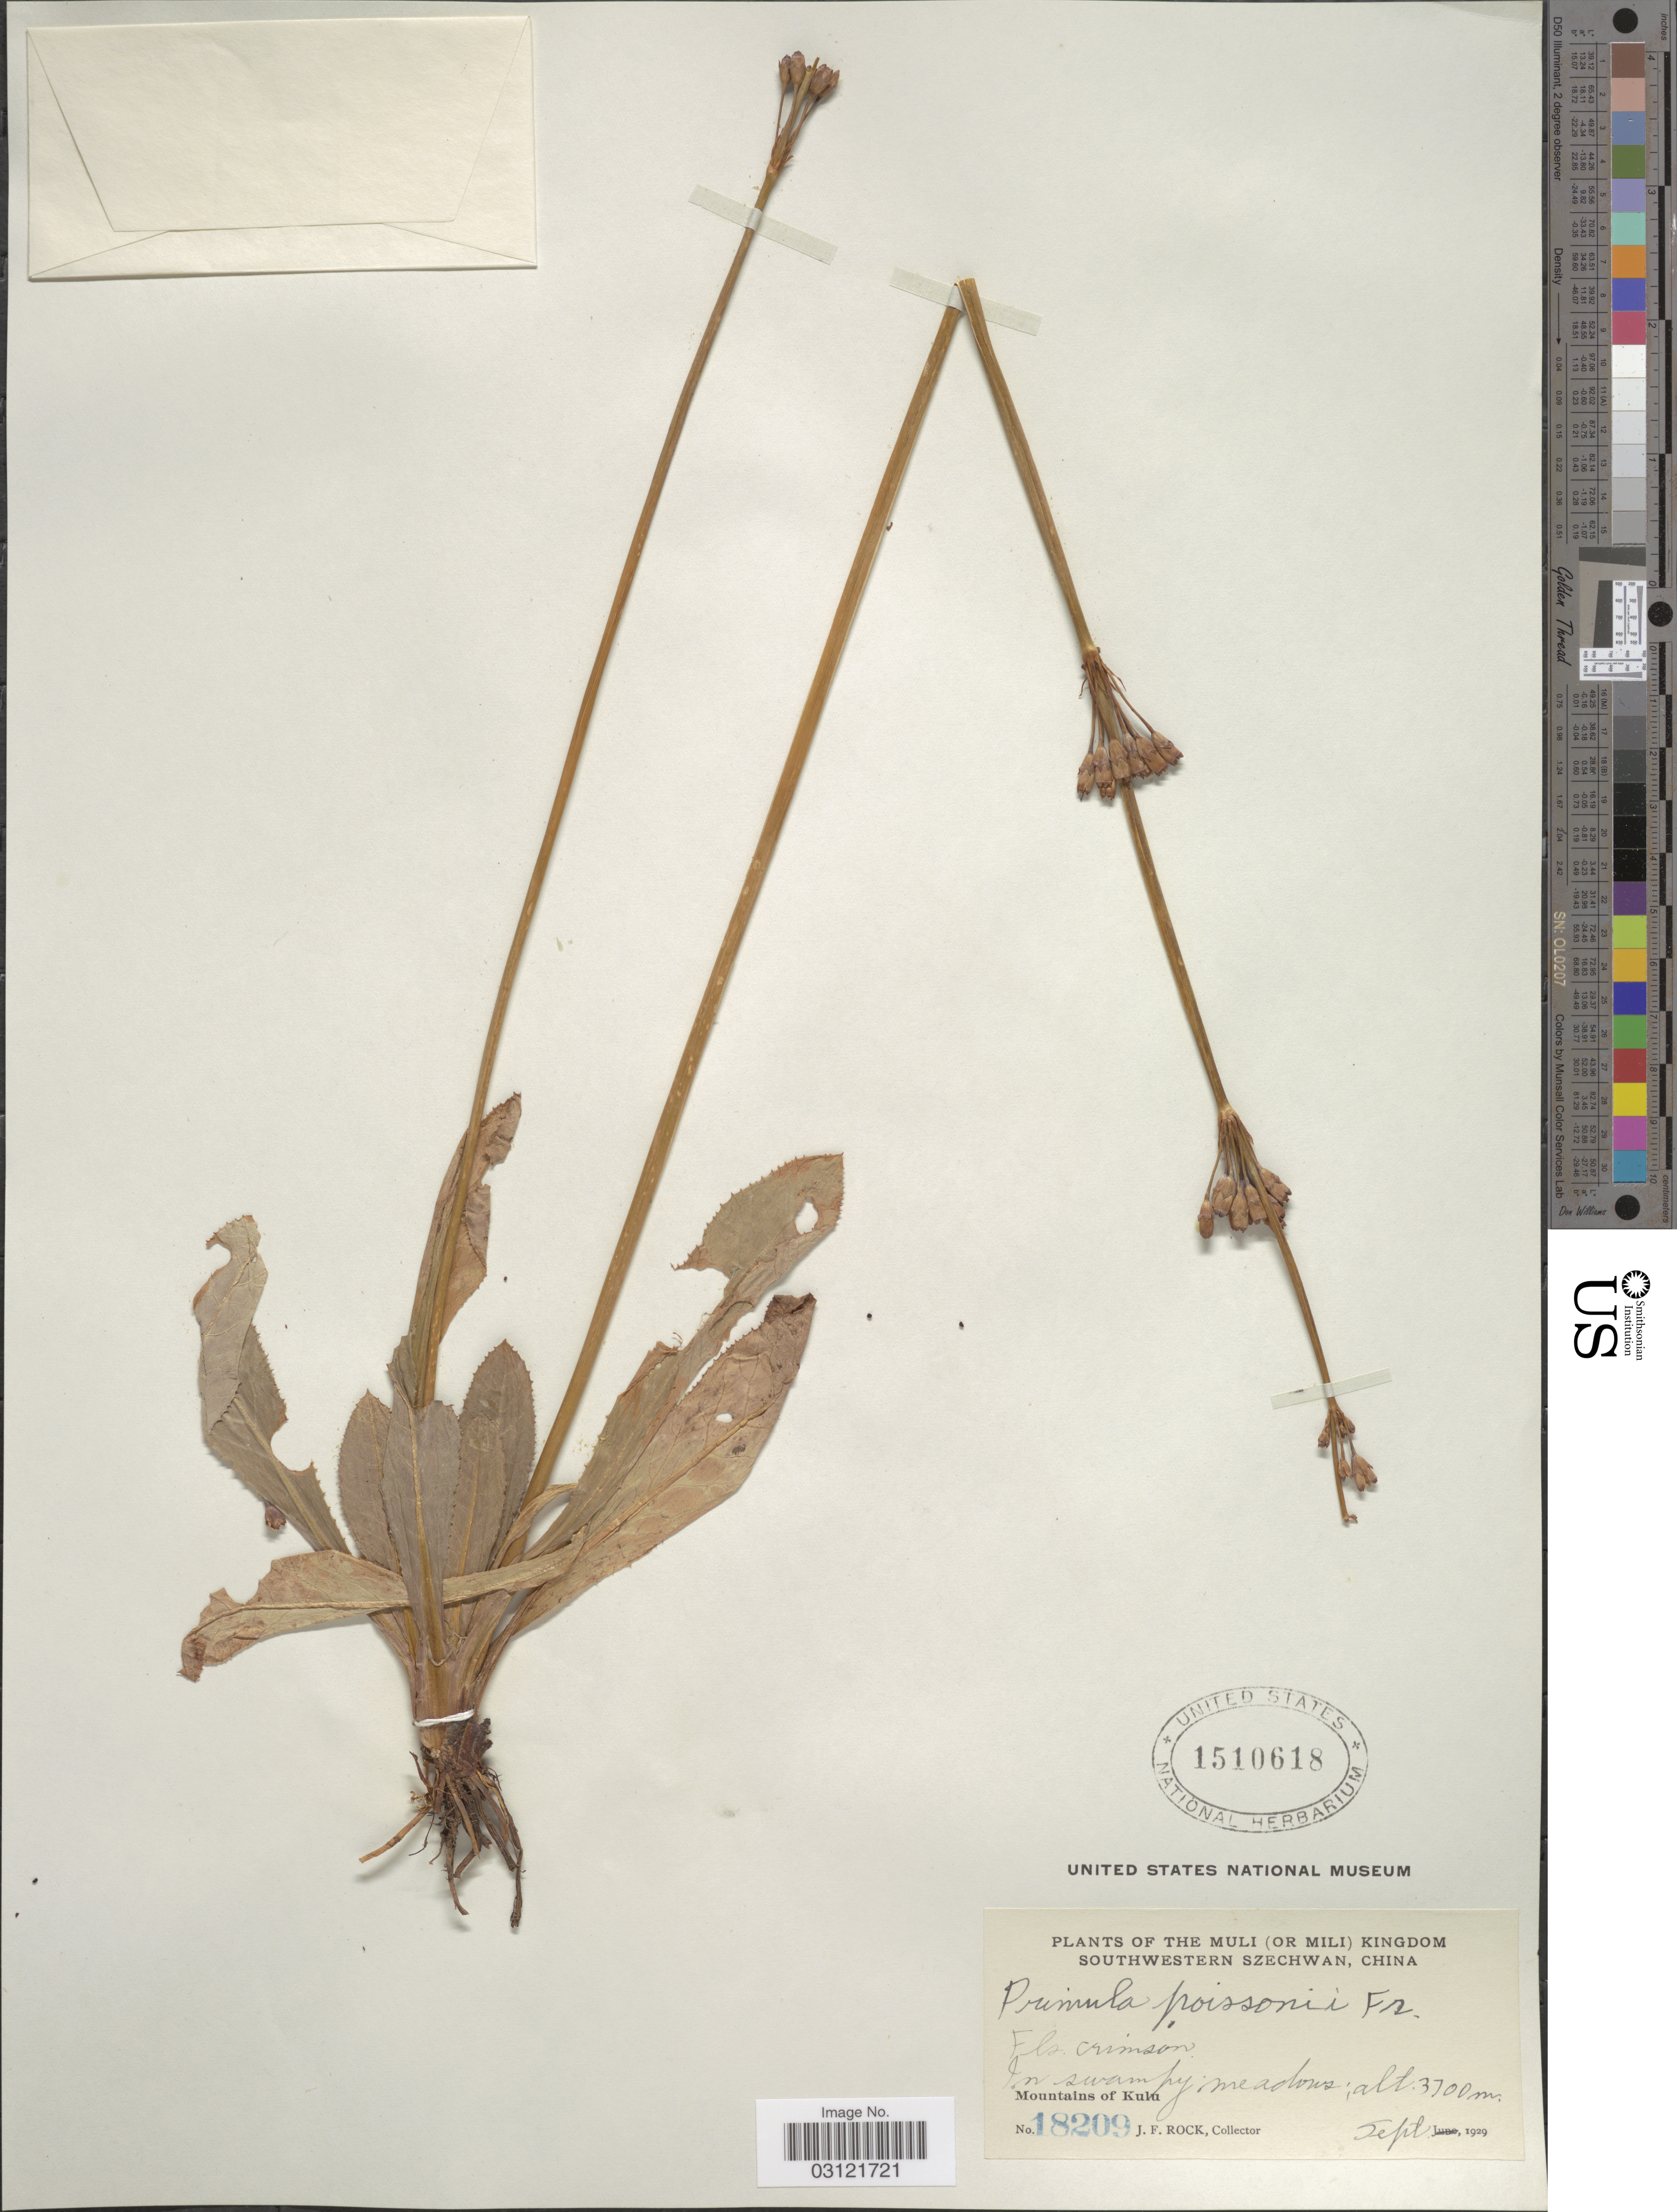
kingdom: Plantae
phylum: Tracheophyta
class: Magnoliopsida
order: Ericales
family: Primulaceae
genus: Primula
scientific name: Primula poissonii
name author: Franch.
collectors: J. Rock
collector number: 18209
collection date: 1929-09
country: China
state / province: Sichuan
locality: The Muli (or Mili) Kingdom, Southwestern Szechuan, Mountains of Kulu.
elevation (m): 3700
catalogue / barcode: US 1510618